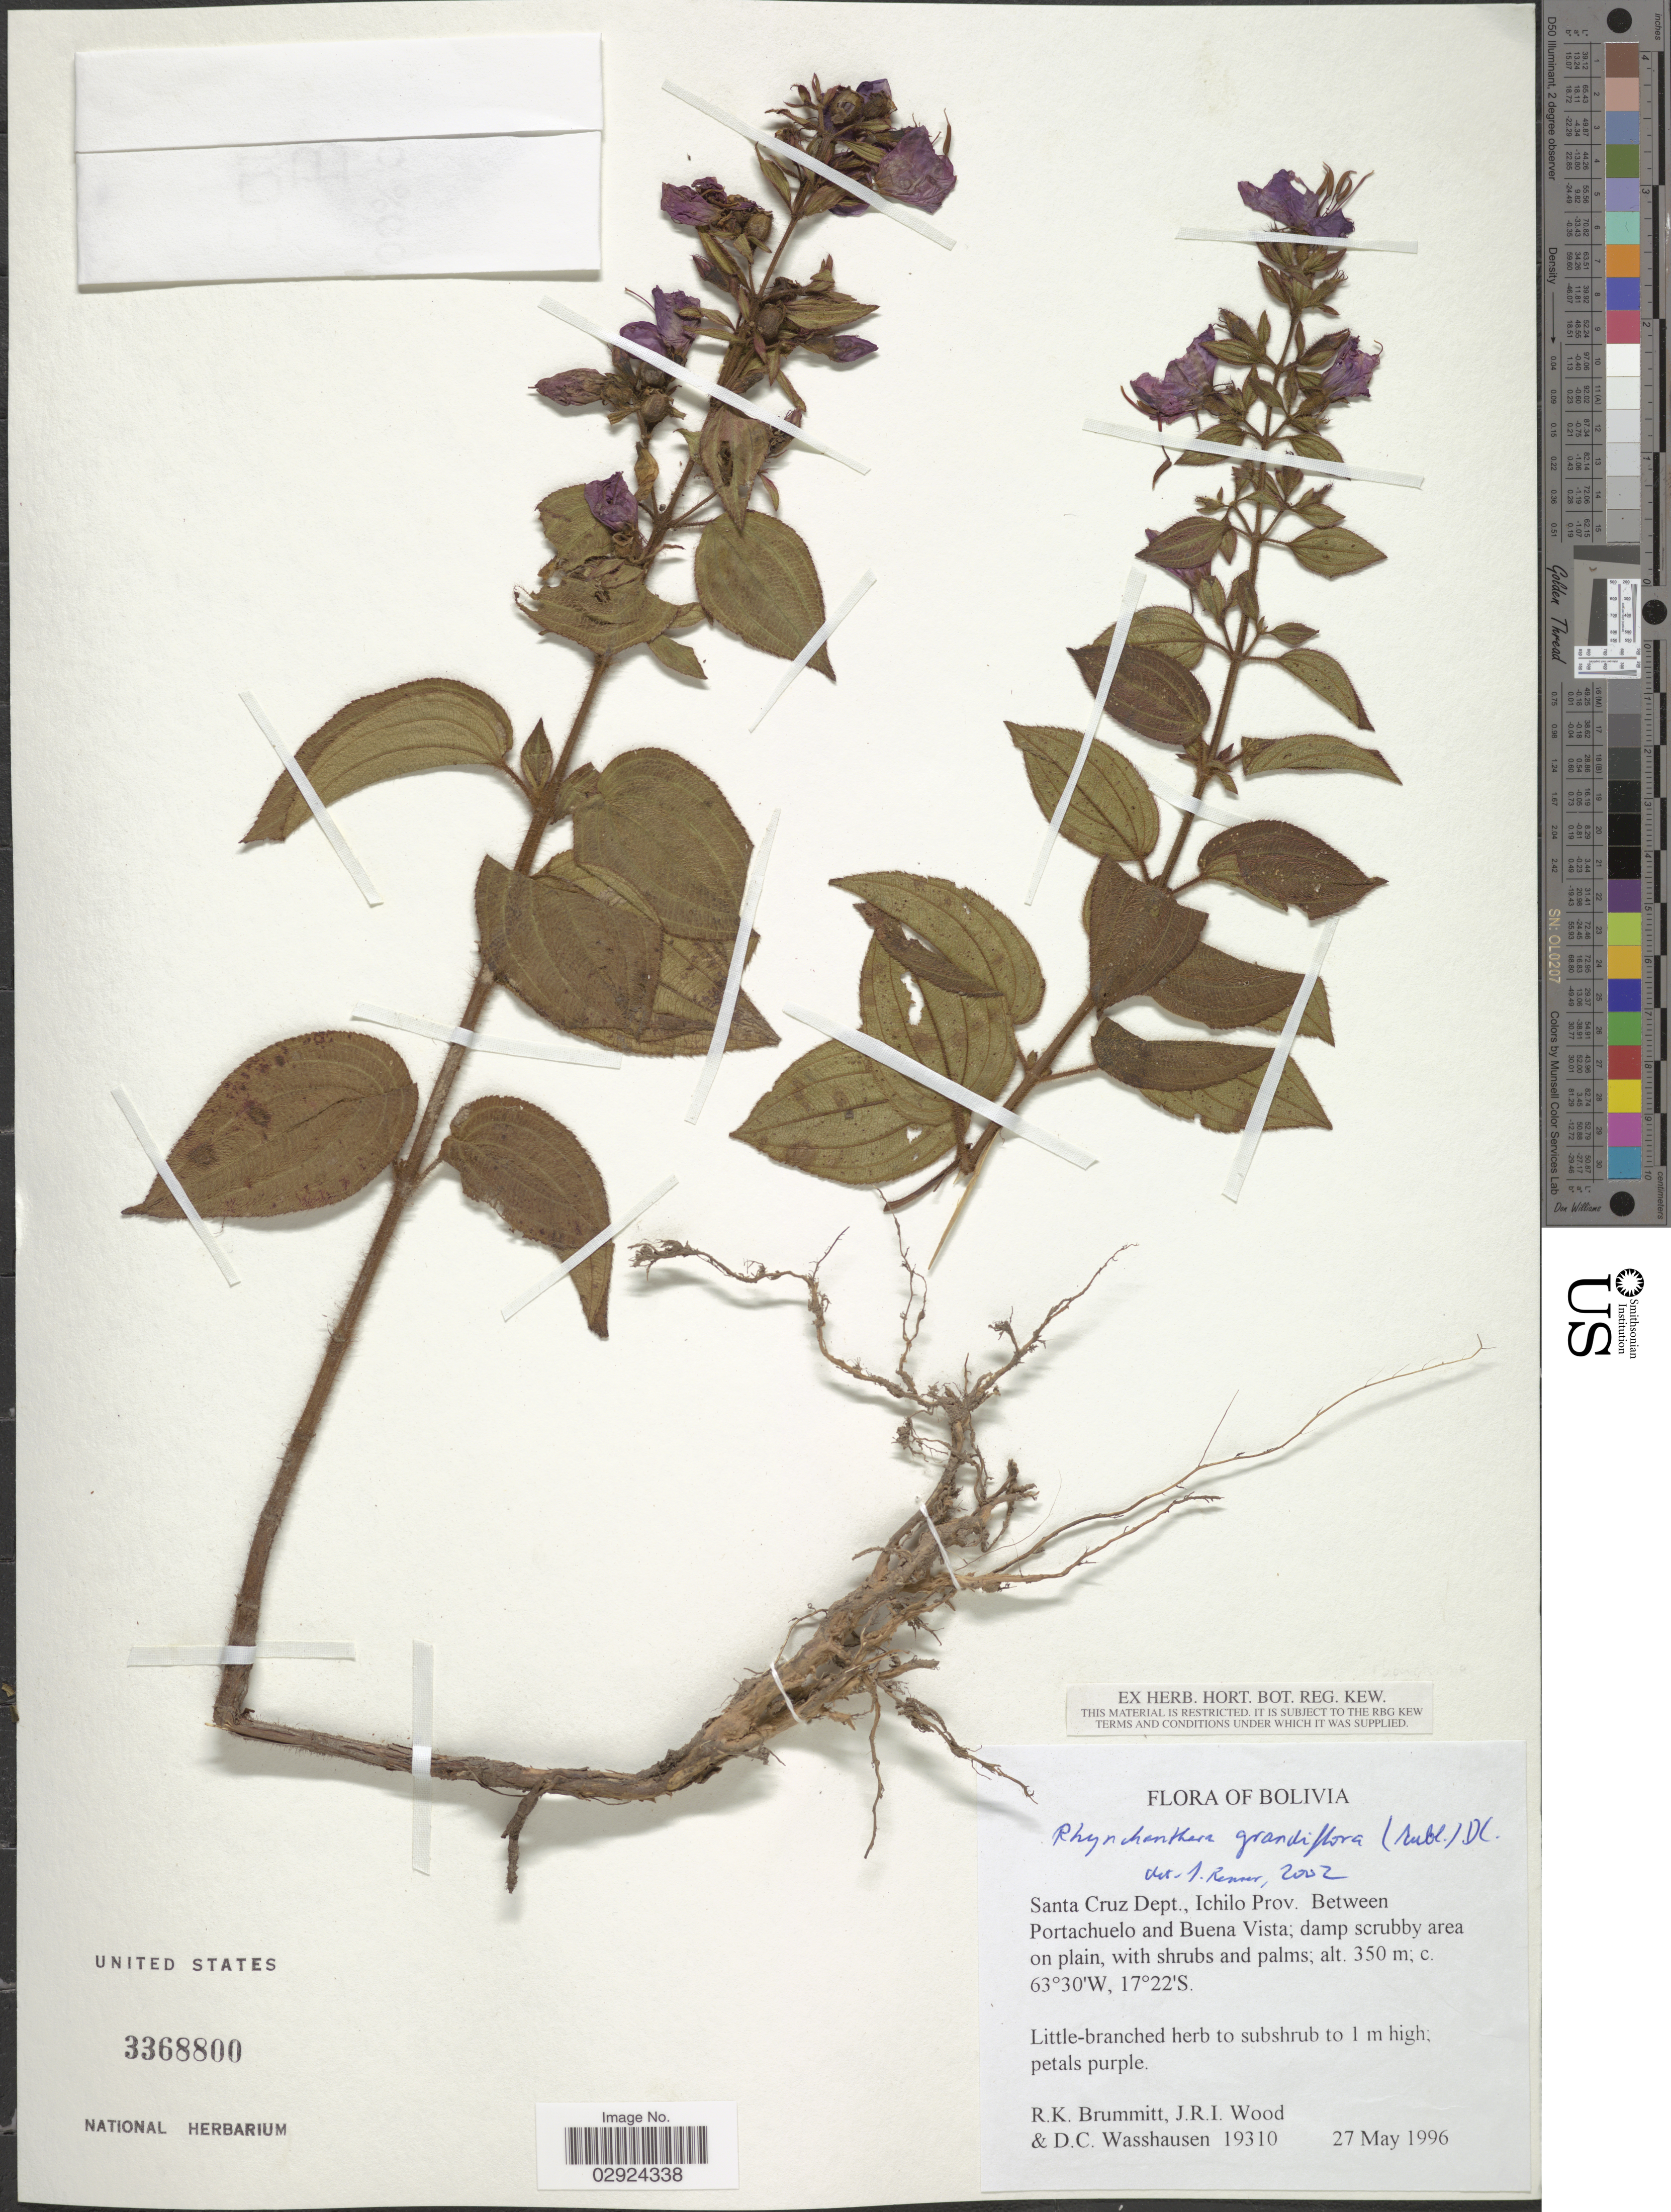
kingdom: Plantae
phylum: Tracheophyta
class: Magnoliopsida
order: Myrtales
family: Melastomataceae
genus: Rhynchanthera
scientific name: Rhynchanthera grandiflora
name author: (Aubl.) DC.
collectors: R. Brummitt, J. R. I. Wood & D. C. Wasshausen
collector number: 19310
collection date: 1996-05-27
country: Bolivia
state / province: Santa Cruz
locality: Santa Cruz Dept., Ichilo Prov. Between Portachuelo and Buena Vista.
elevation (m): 350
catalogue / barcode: US 3368800